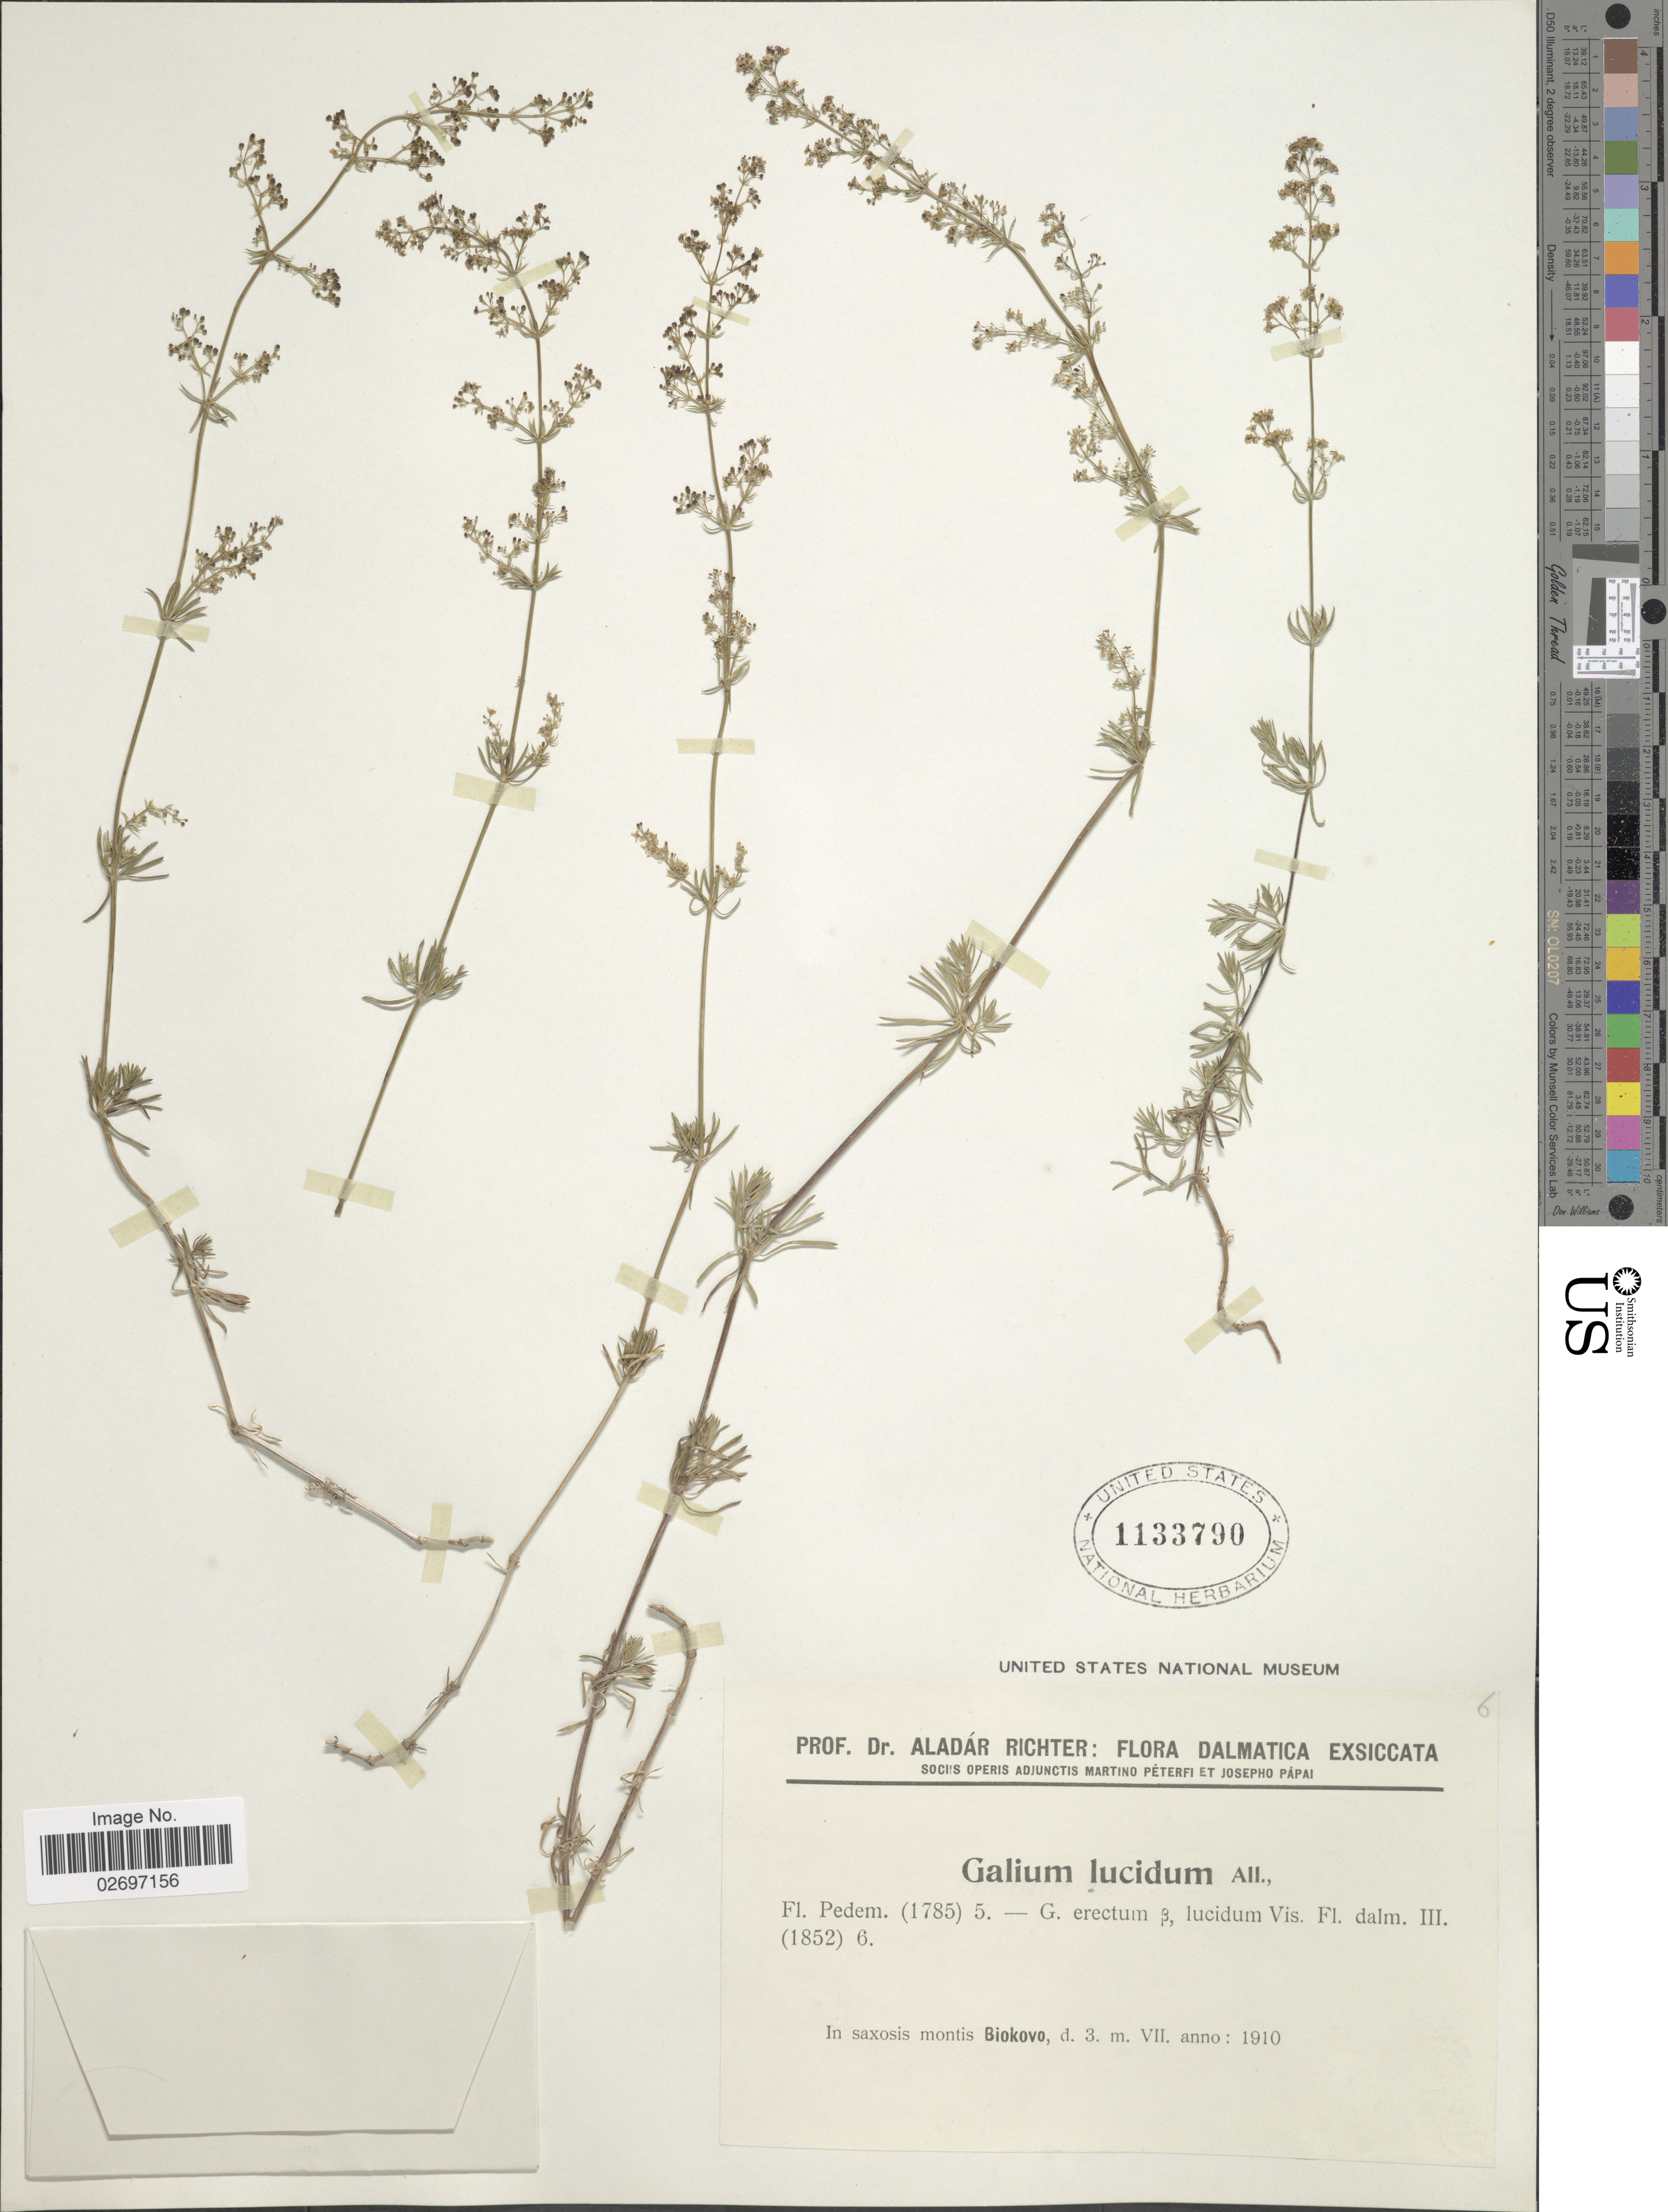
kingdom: Plantae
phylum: Tracheophyta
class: Magnoliopsida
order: Gentianales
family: Rubiaceae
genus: Galium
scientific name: Galium lucidum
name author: All.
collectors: A. Richter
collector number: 6?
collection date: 1910-07-03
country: Croatia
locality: Dalmatica, In saxosis montis Biokovo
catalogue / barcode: US 1133790